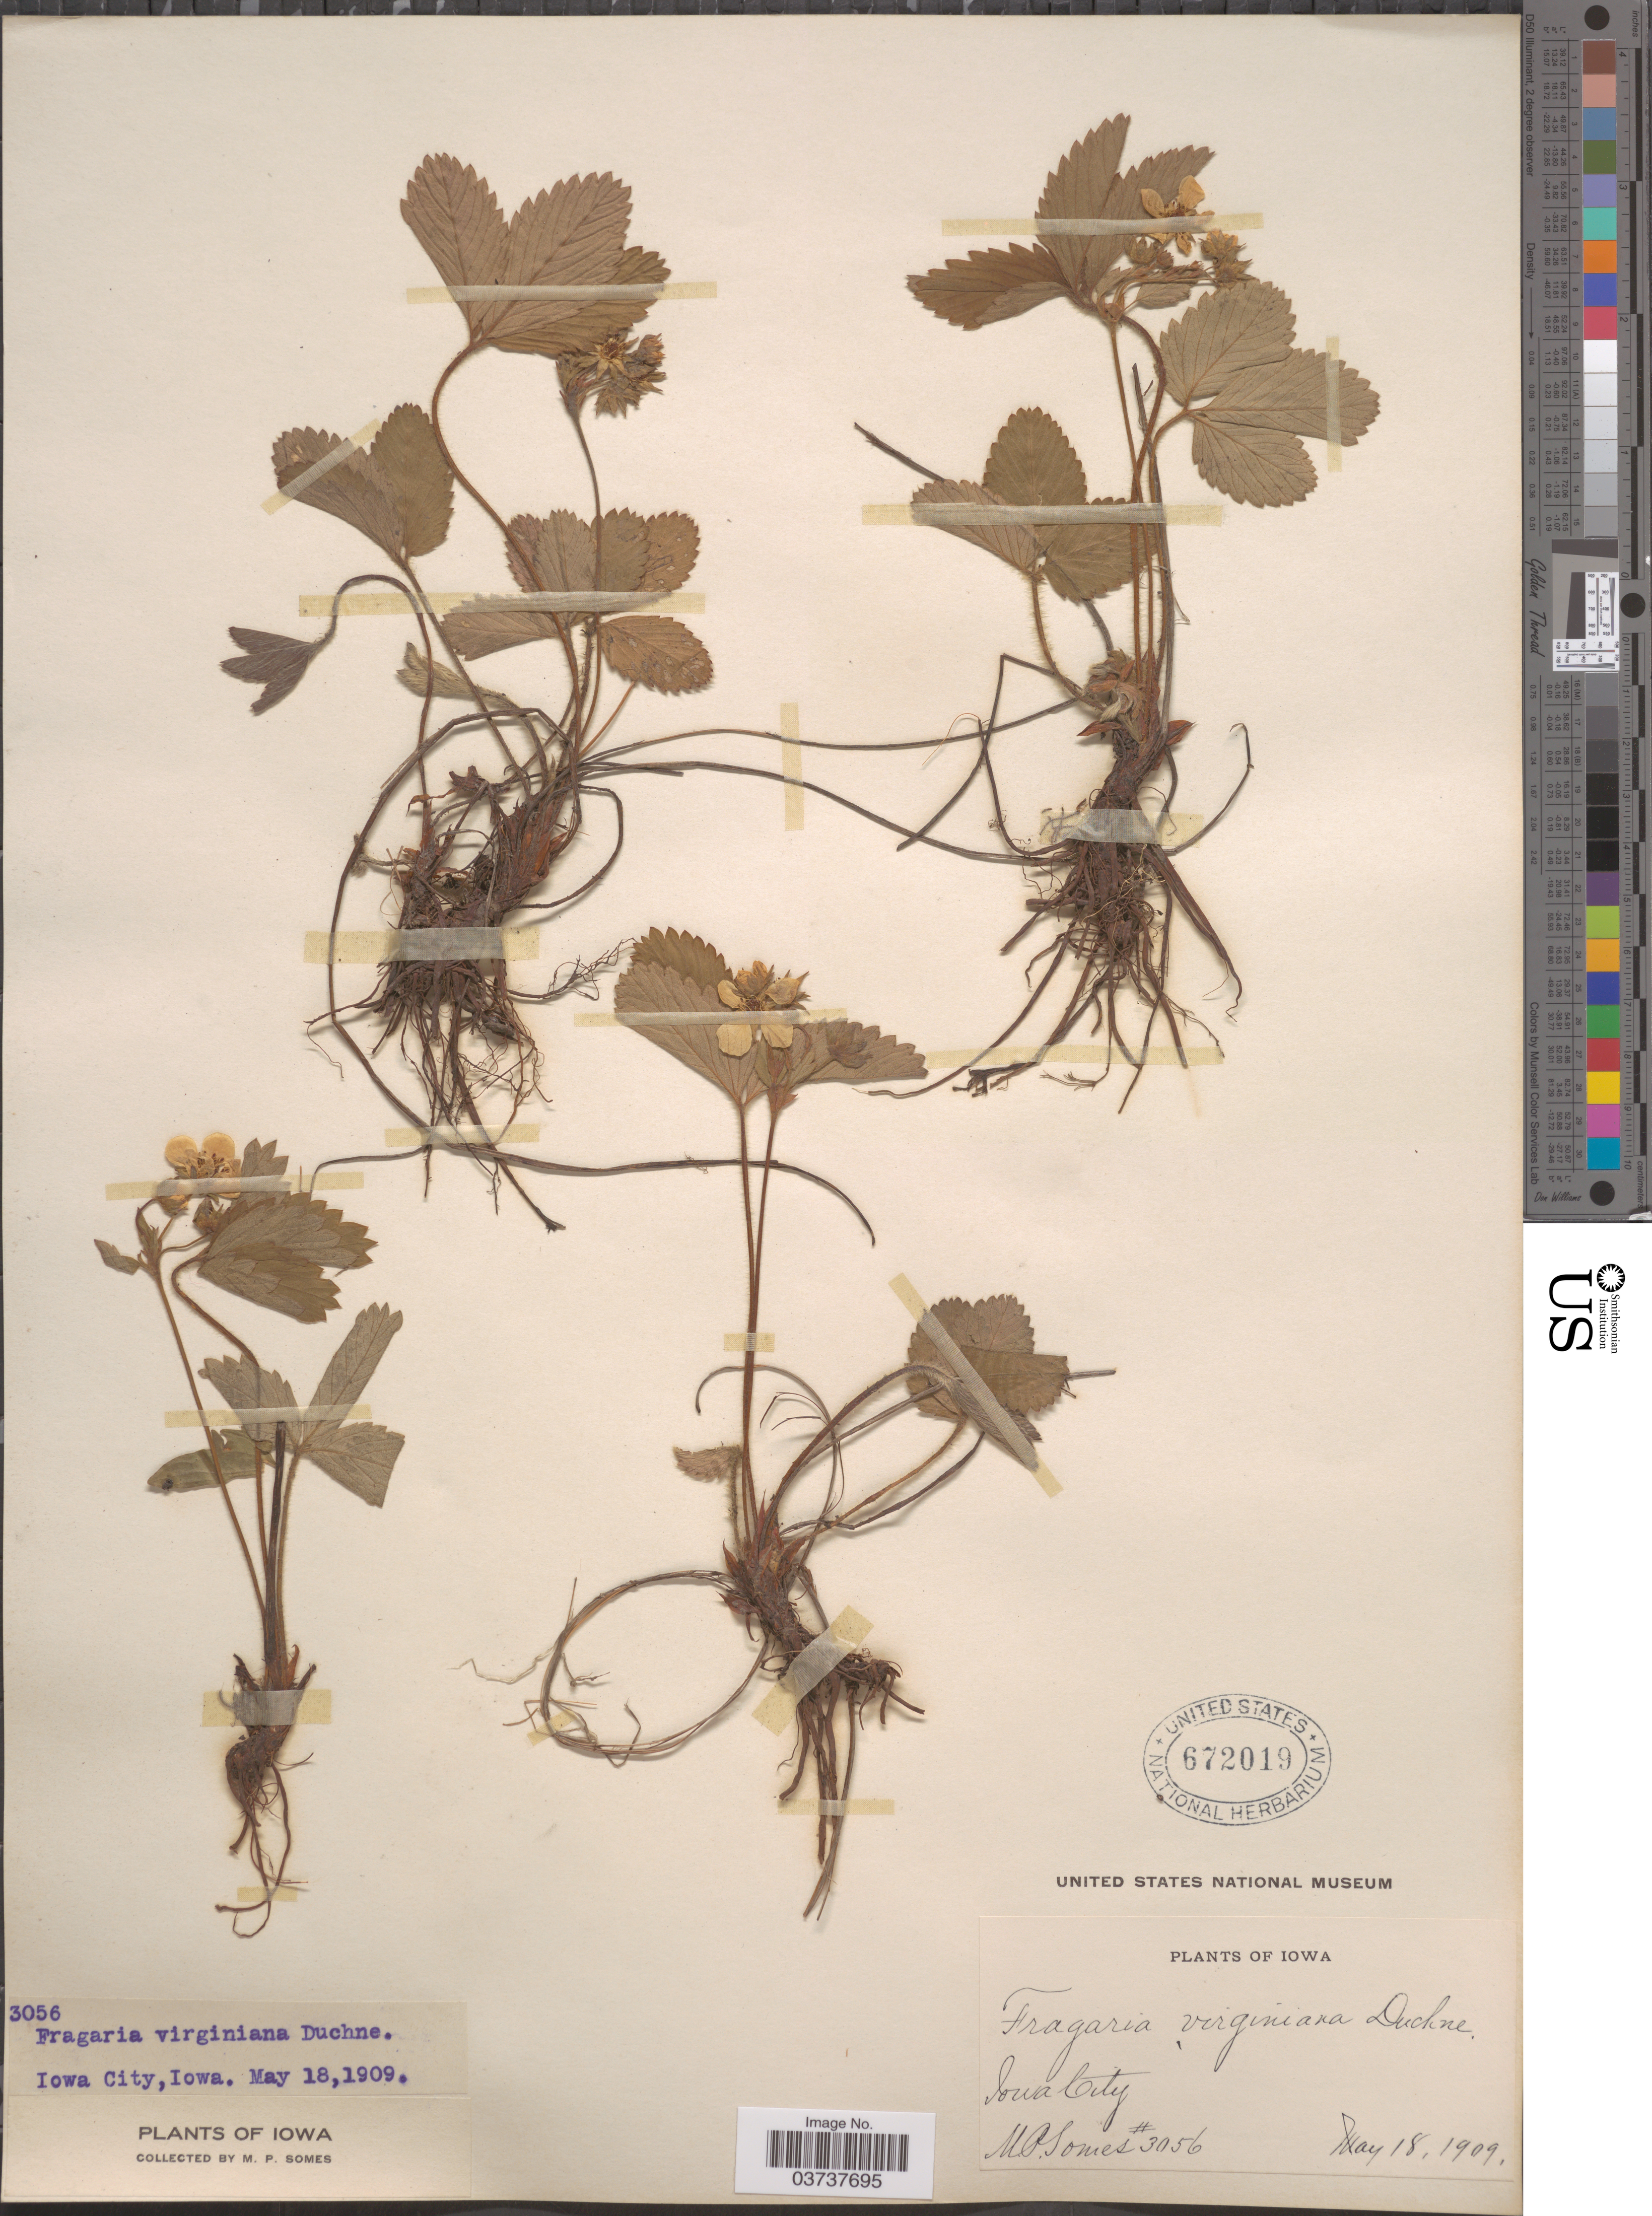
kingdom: Plantae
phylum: Tracheophyta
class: Magnoliopsida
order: Rosales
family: Rosaceae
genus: Fragaria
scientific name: Fragaria virginiana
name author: Mill.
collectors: M. Somes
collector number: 3056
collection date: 1909-05-18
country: United States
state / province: Iowa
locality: Iowa city.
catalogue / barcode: US 672019